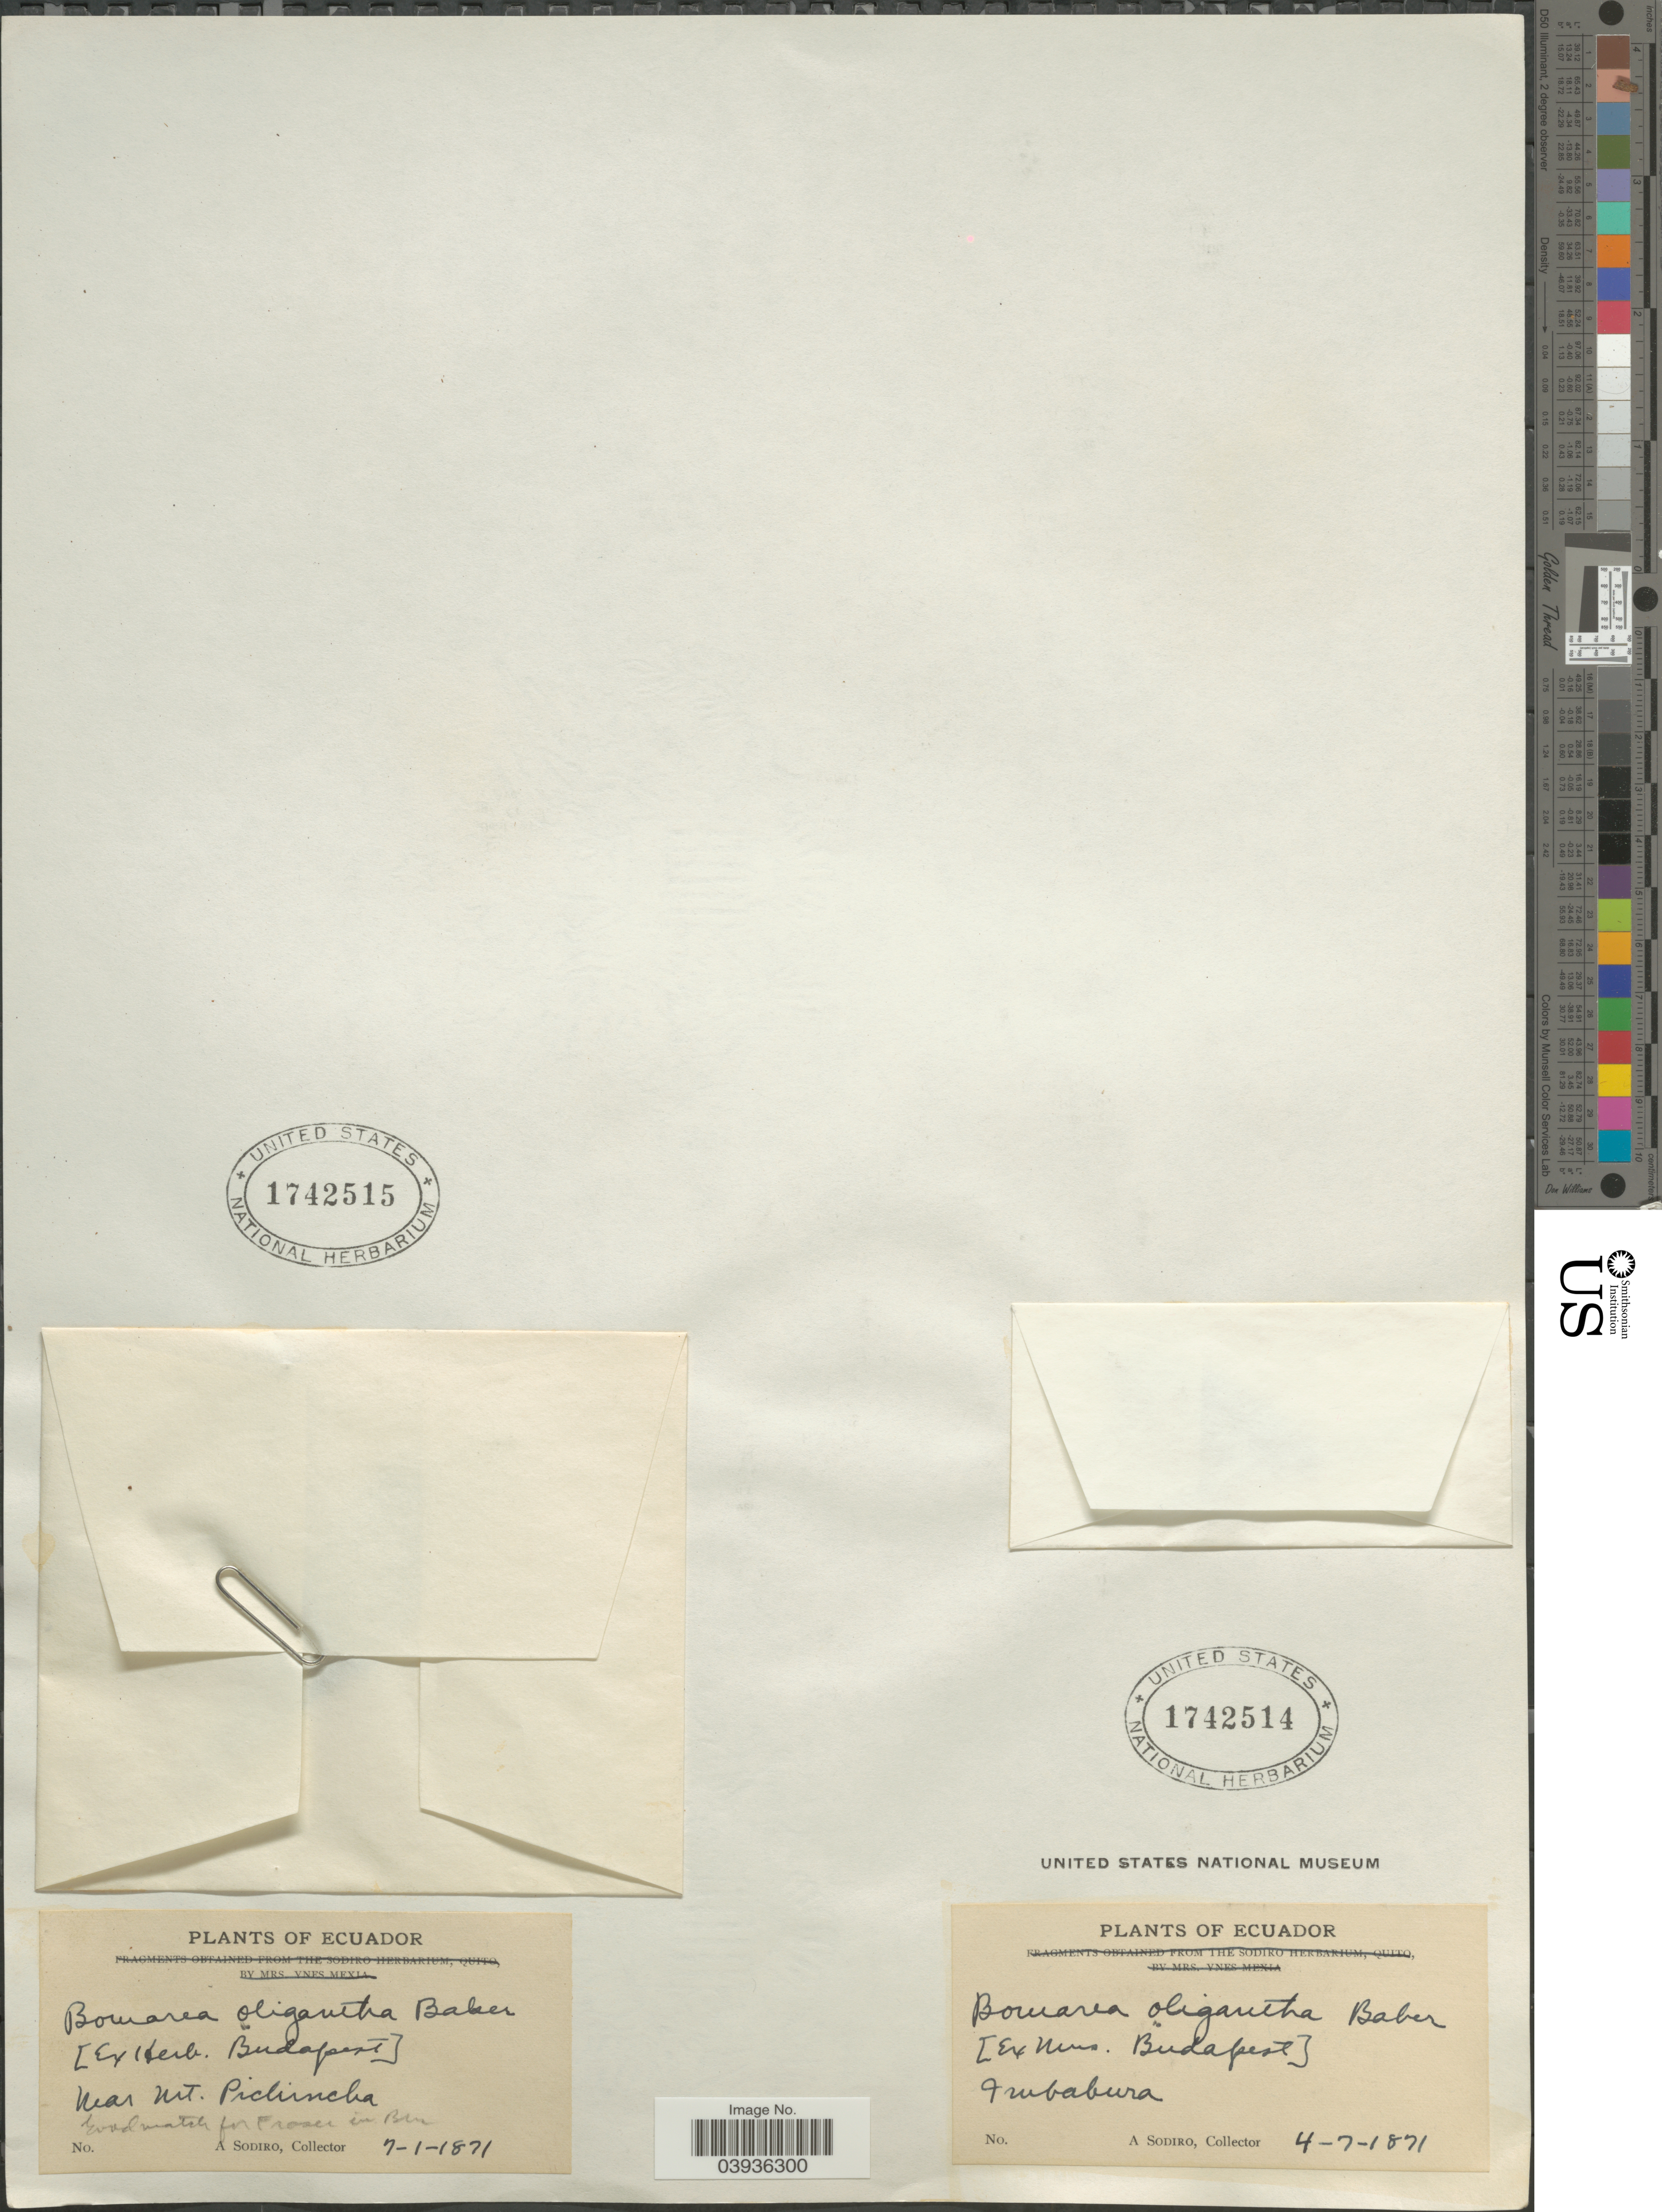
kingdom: Plantae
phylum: Tracheophyta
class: Liliopsida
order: Liliales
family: Alstroemeriaceae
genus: Bomarea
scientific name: Bomarea oligantha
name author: Baker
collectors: A. Sodiro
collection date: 1871-07-04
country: Ecuador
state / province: Imbabura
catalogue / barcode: US 1742514